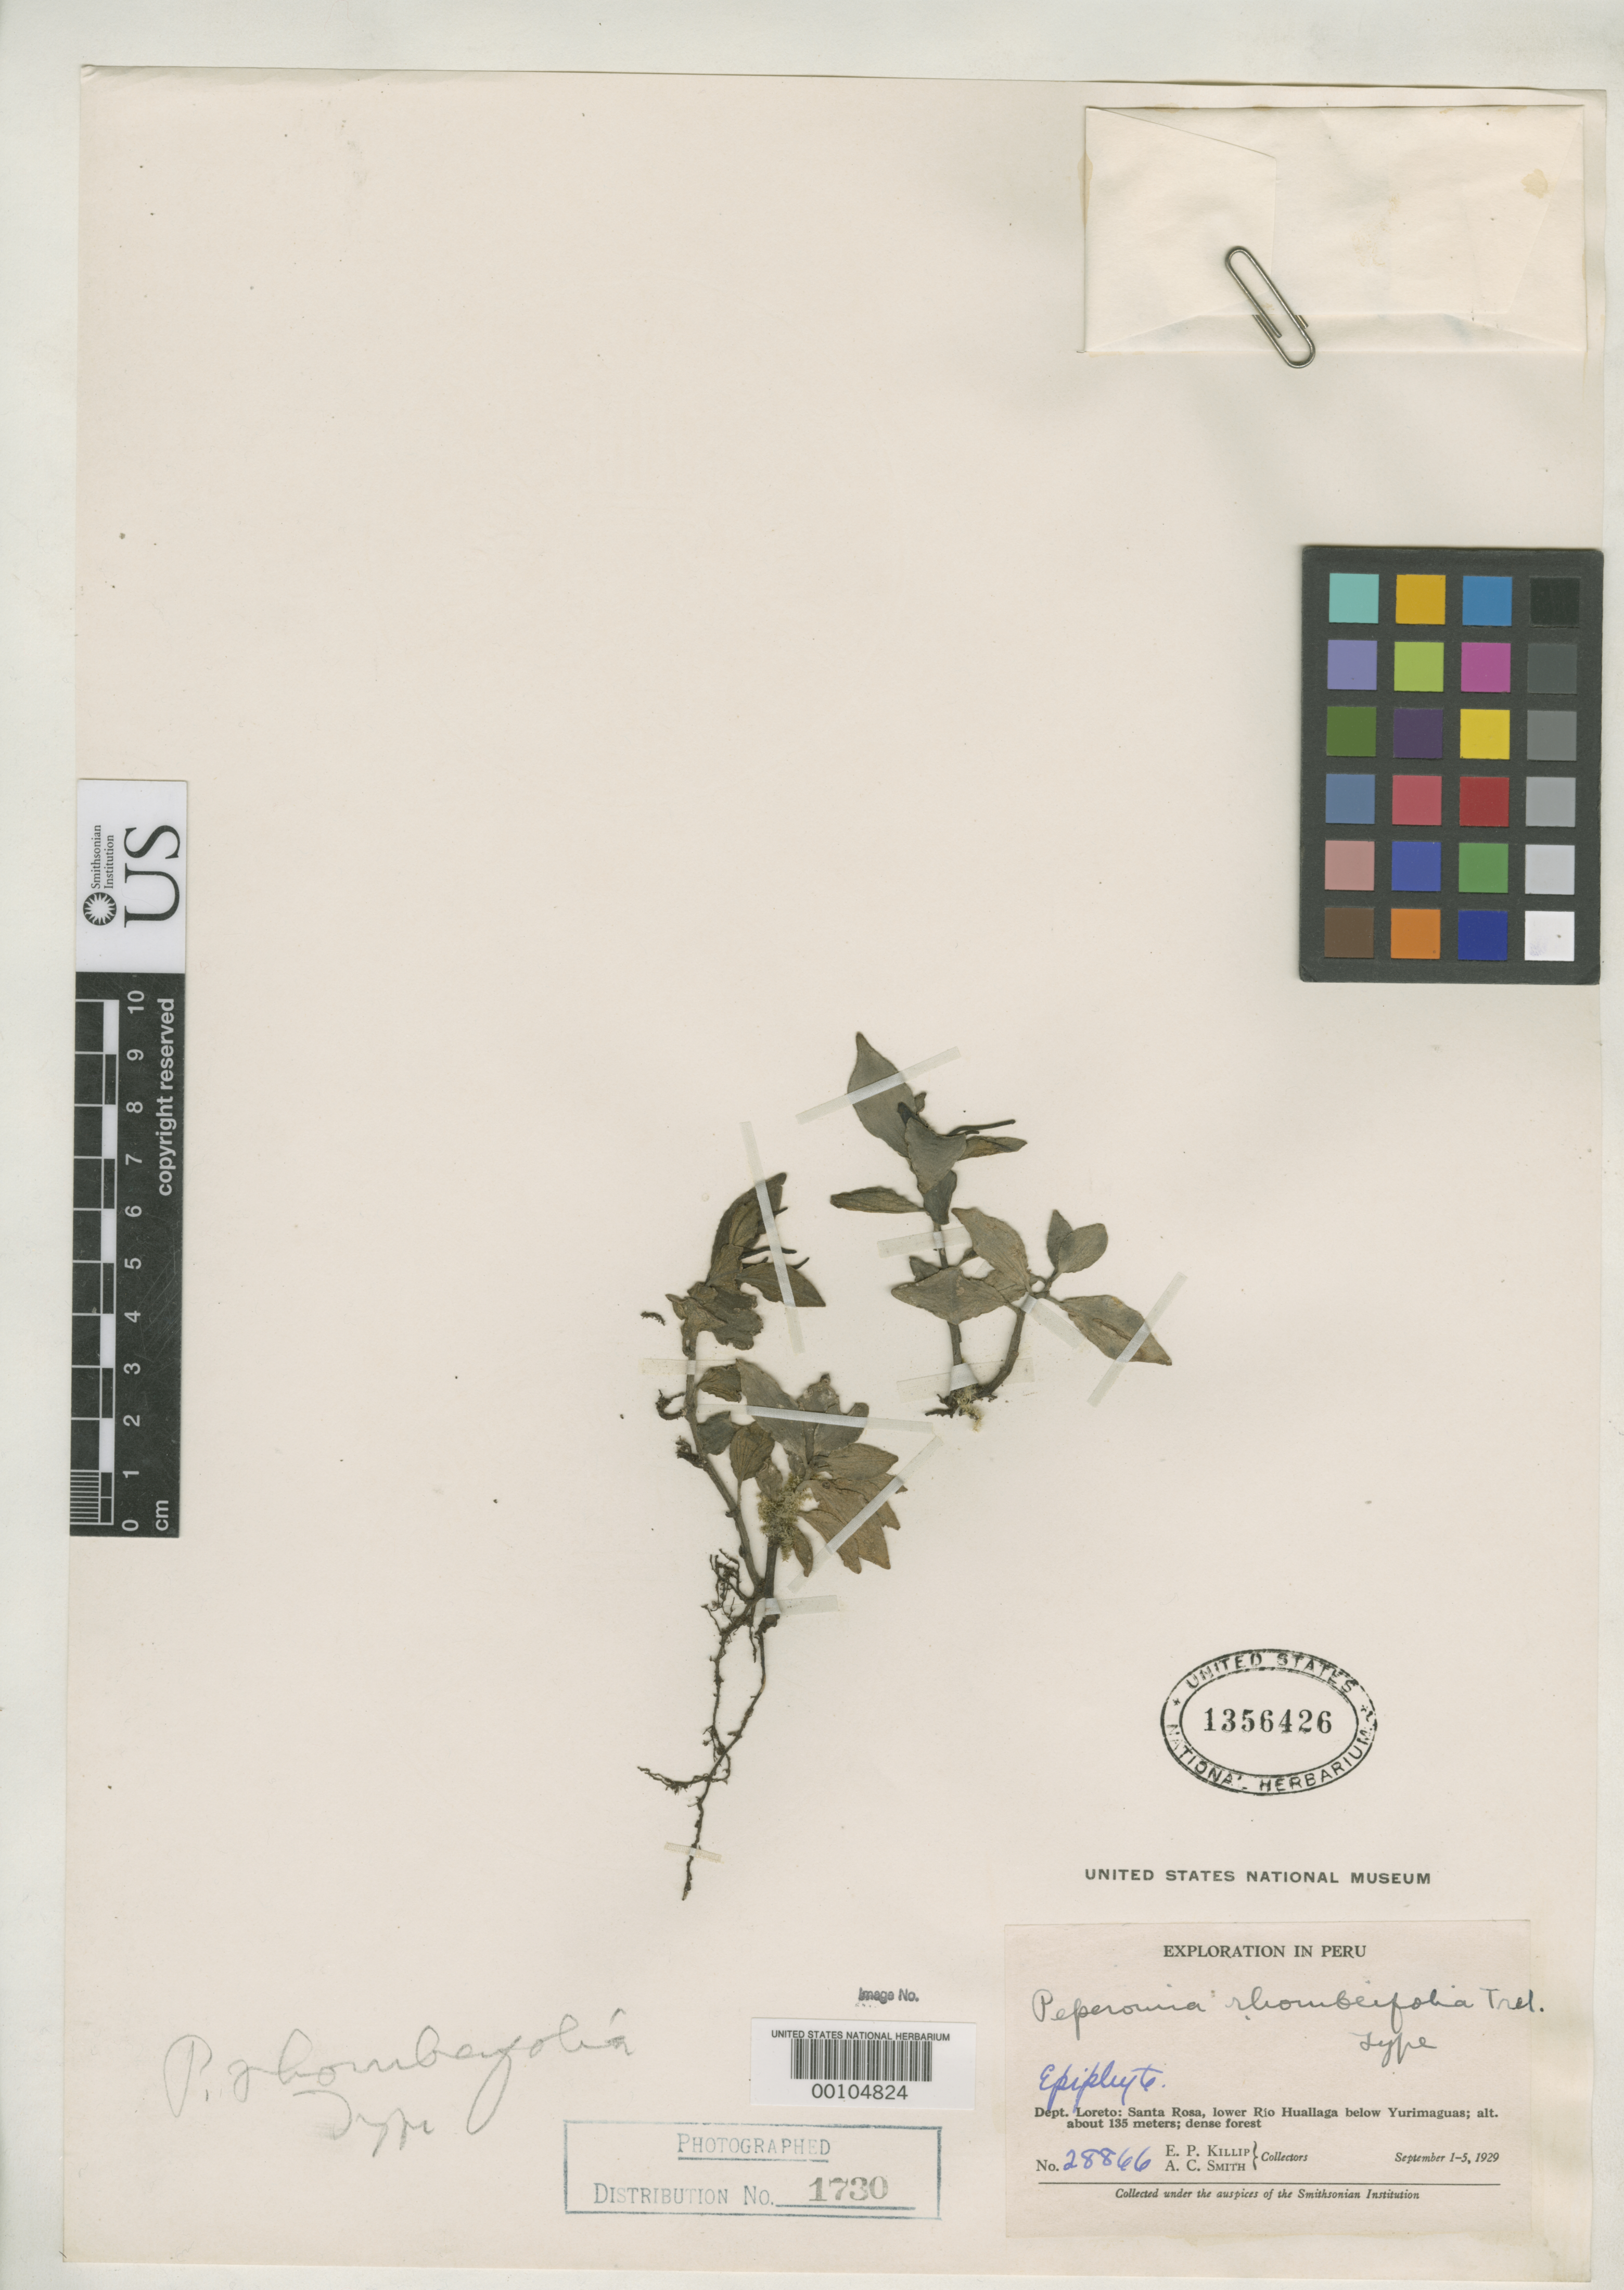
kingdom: Plantae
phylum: Tracheophyta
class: Magnoliopsida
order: Piperales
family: Piperaceae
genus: Peperomia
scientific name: Peperomia rhombeifolia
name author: Trel. in J.F. Macbr.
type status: Holotype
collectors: E. P. Killip & A. C. Smith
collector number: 28866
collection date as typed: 01 Sep 1929 to 05 Sep 1929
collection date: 1929-09-01/1929-09-05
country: Peru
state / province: Loreto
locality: Santa Rosa, lower Rio Huallaga, below Yurimaguas.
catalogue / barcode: US 1356426